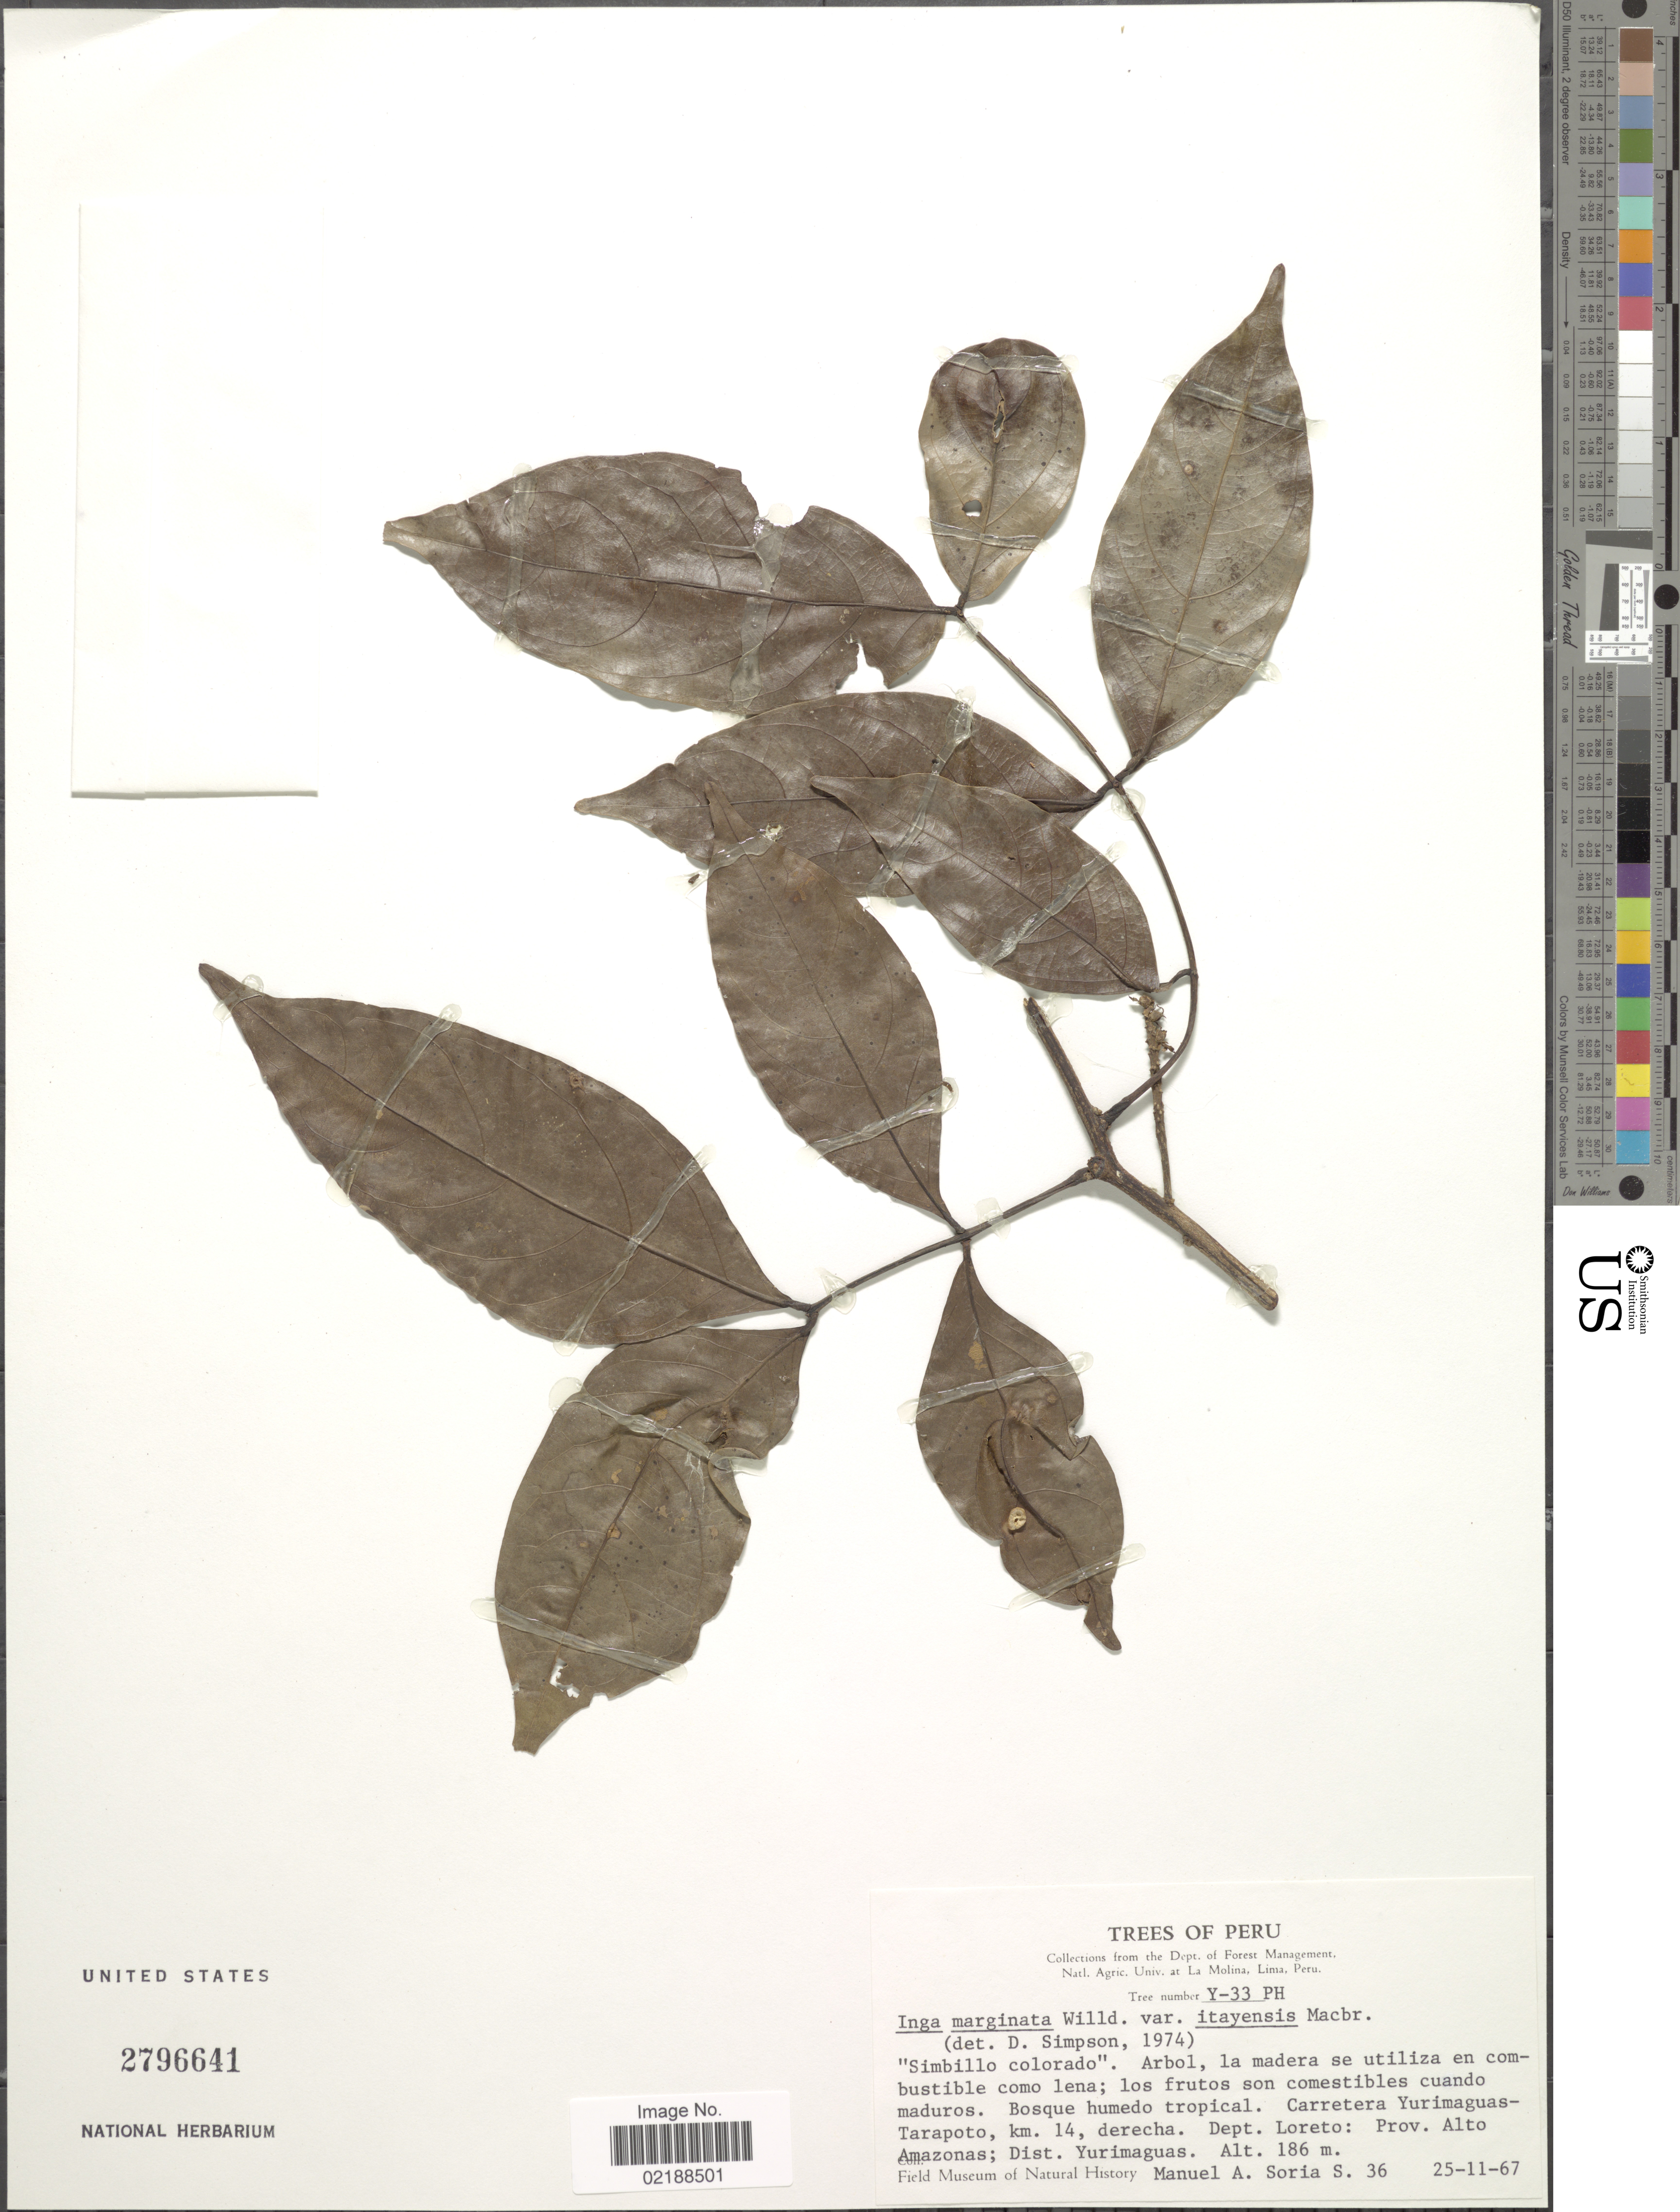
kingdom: Plantae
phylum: Tracheophyta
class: Magnoliopsida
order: Fabales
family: Fabaceae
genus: Inga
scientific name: Inga marginata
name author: Willd.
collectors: M. Soria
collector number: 36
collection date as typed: Transcribed d/m/y: 25/11/67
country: Peru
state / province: Loreto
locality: Bosque humedo tropical. Carretera Yurimaguas-Tarapoto, km 14, derecha. Dept Loreto: Prov. Alto Amazonas; Dist. Yurimaguas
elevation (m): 186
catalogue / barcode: US 2796641